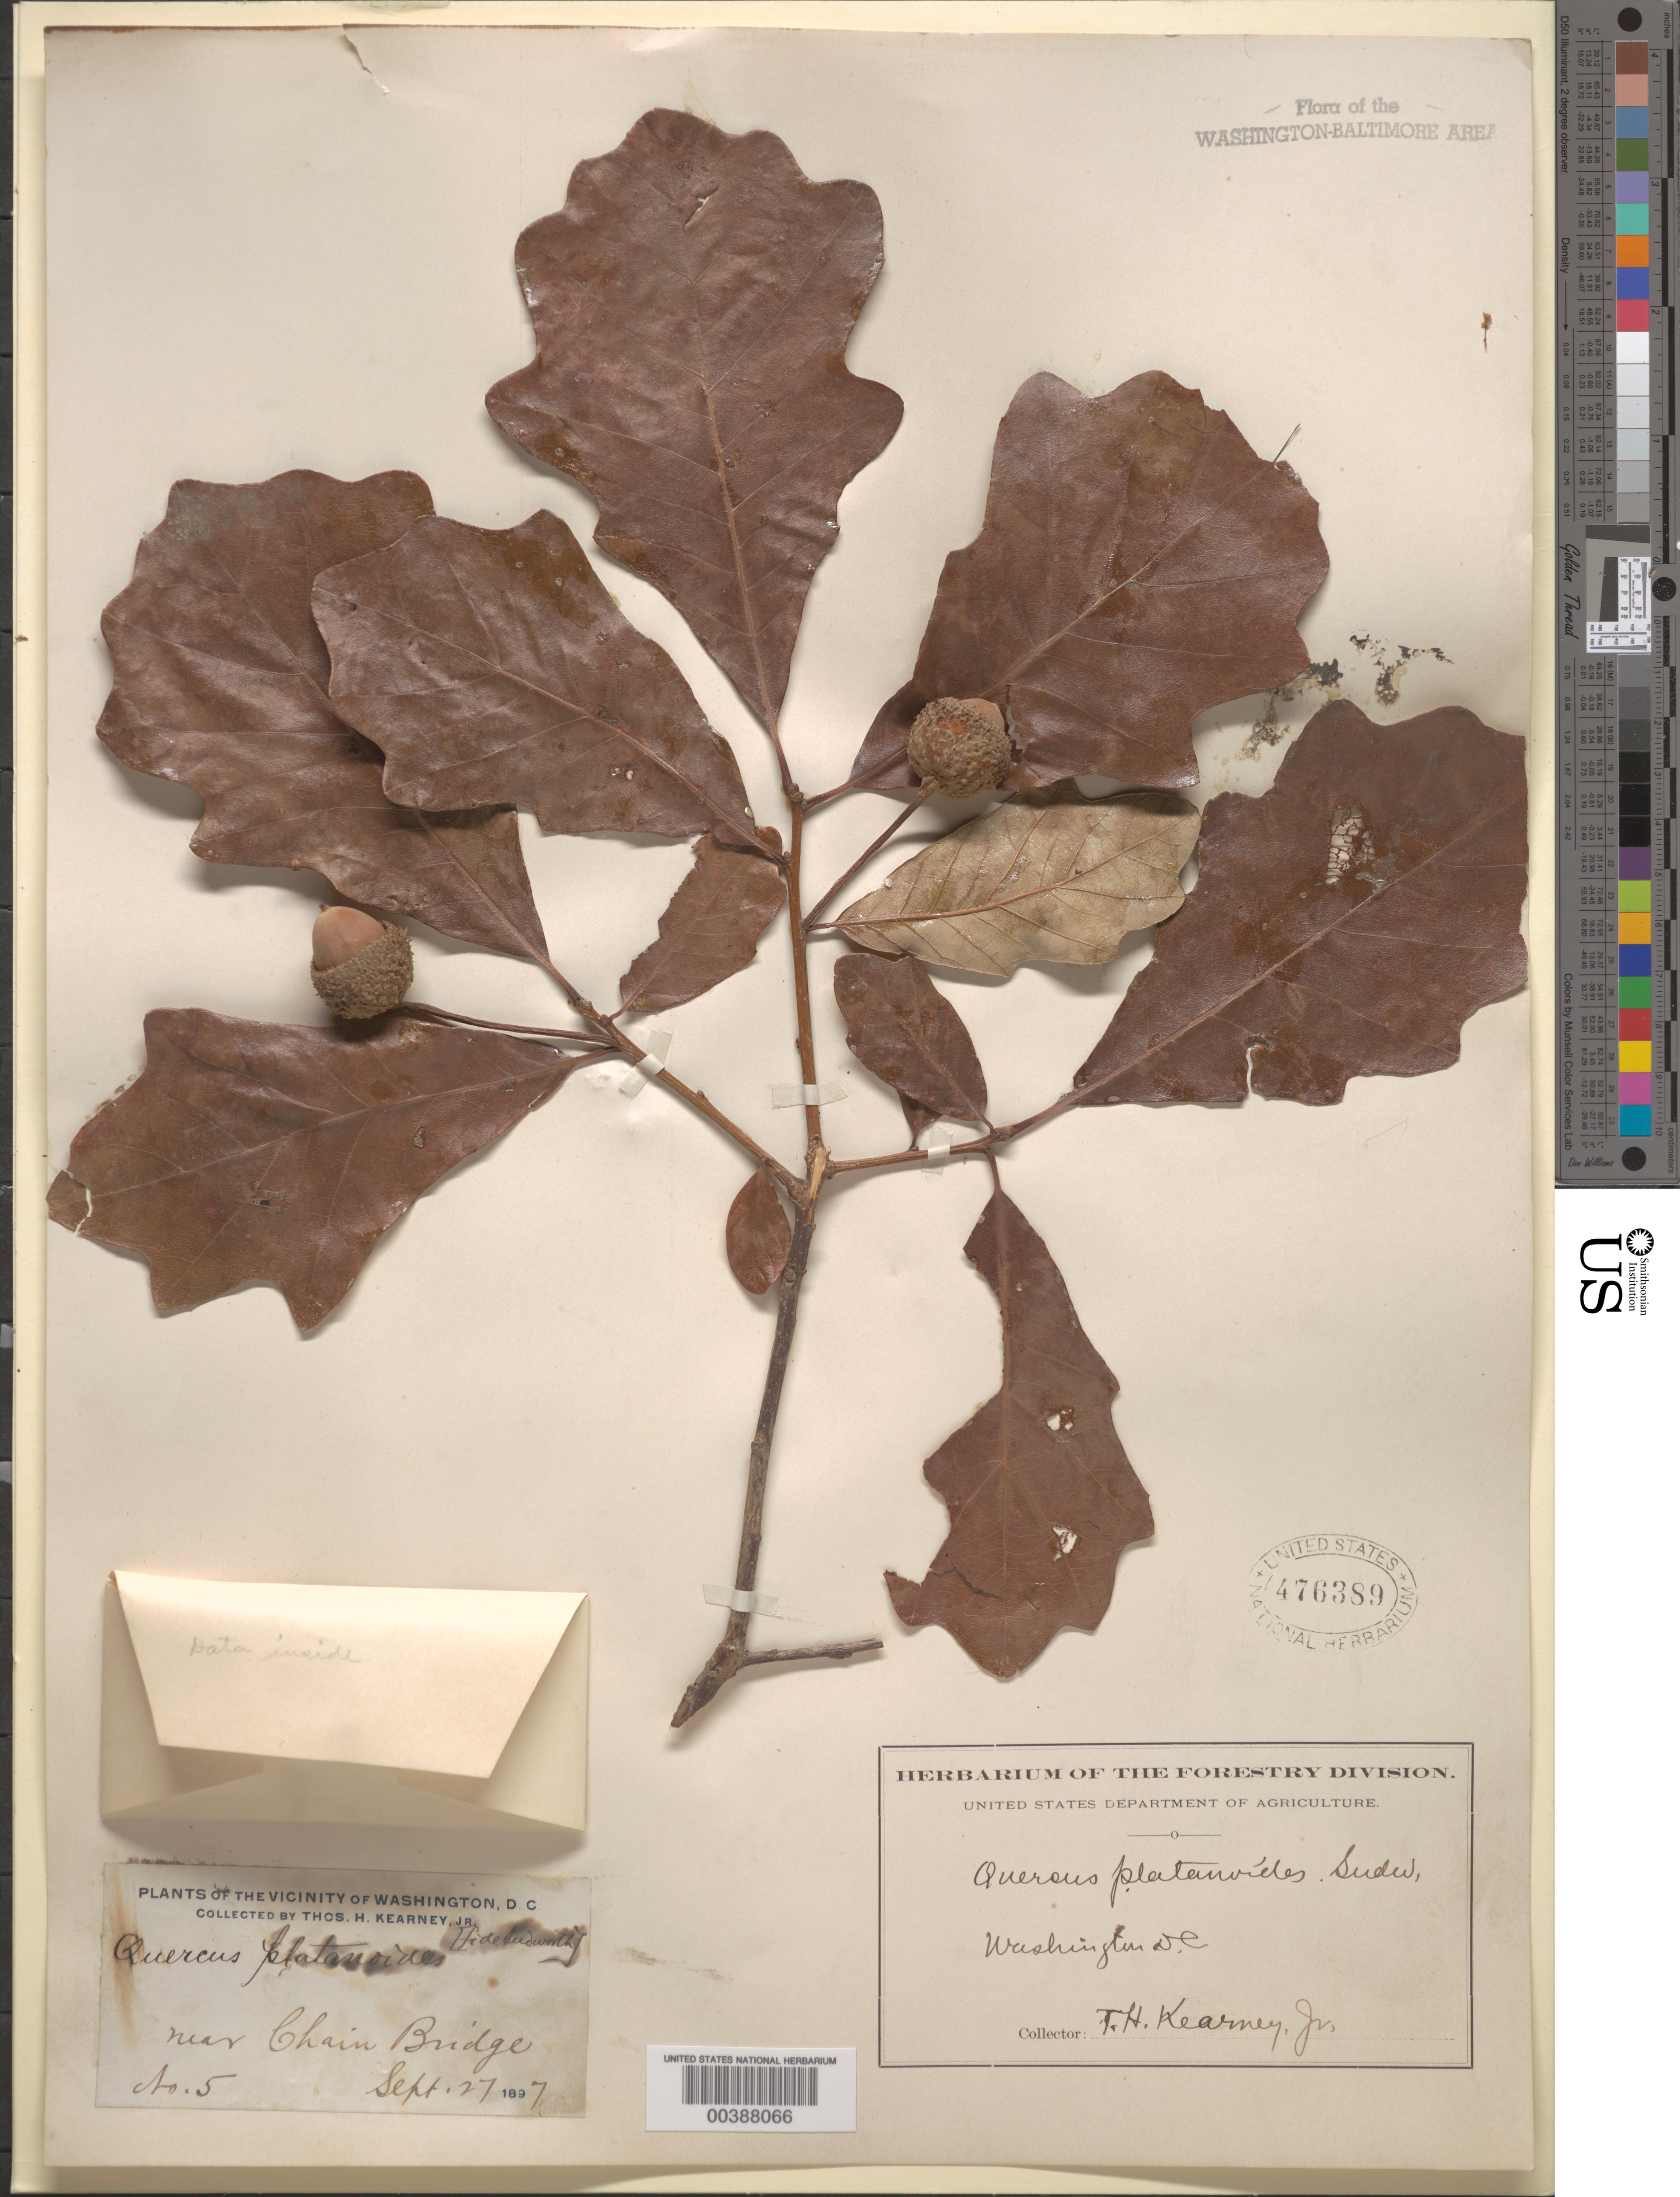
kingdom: Plantae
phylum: Tracheophyta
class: Magnoliopsida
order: Fagales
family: Fagaceae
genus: Quercus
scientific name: Quercus bicolor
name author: Willd.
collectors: T. H. Kearney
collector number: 5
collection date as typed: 27 Sep 1897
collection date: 1897-09-27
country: United States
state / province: District of Columbia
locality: Chain Bridge vicinity C. and O. Canal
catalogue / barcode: US 476389